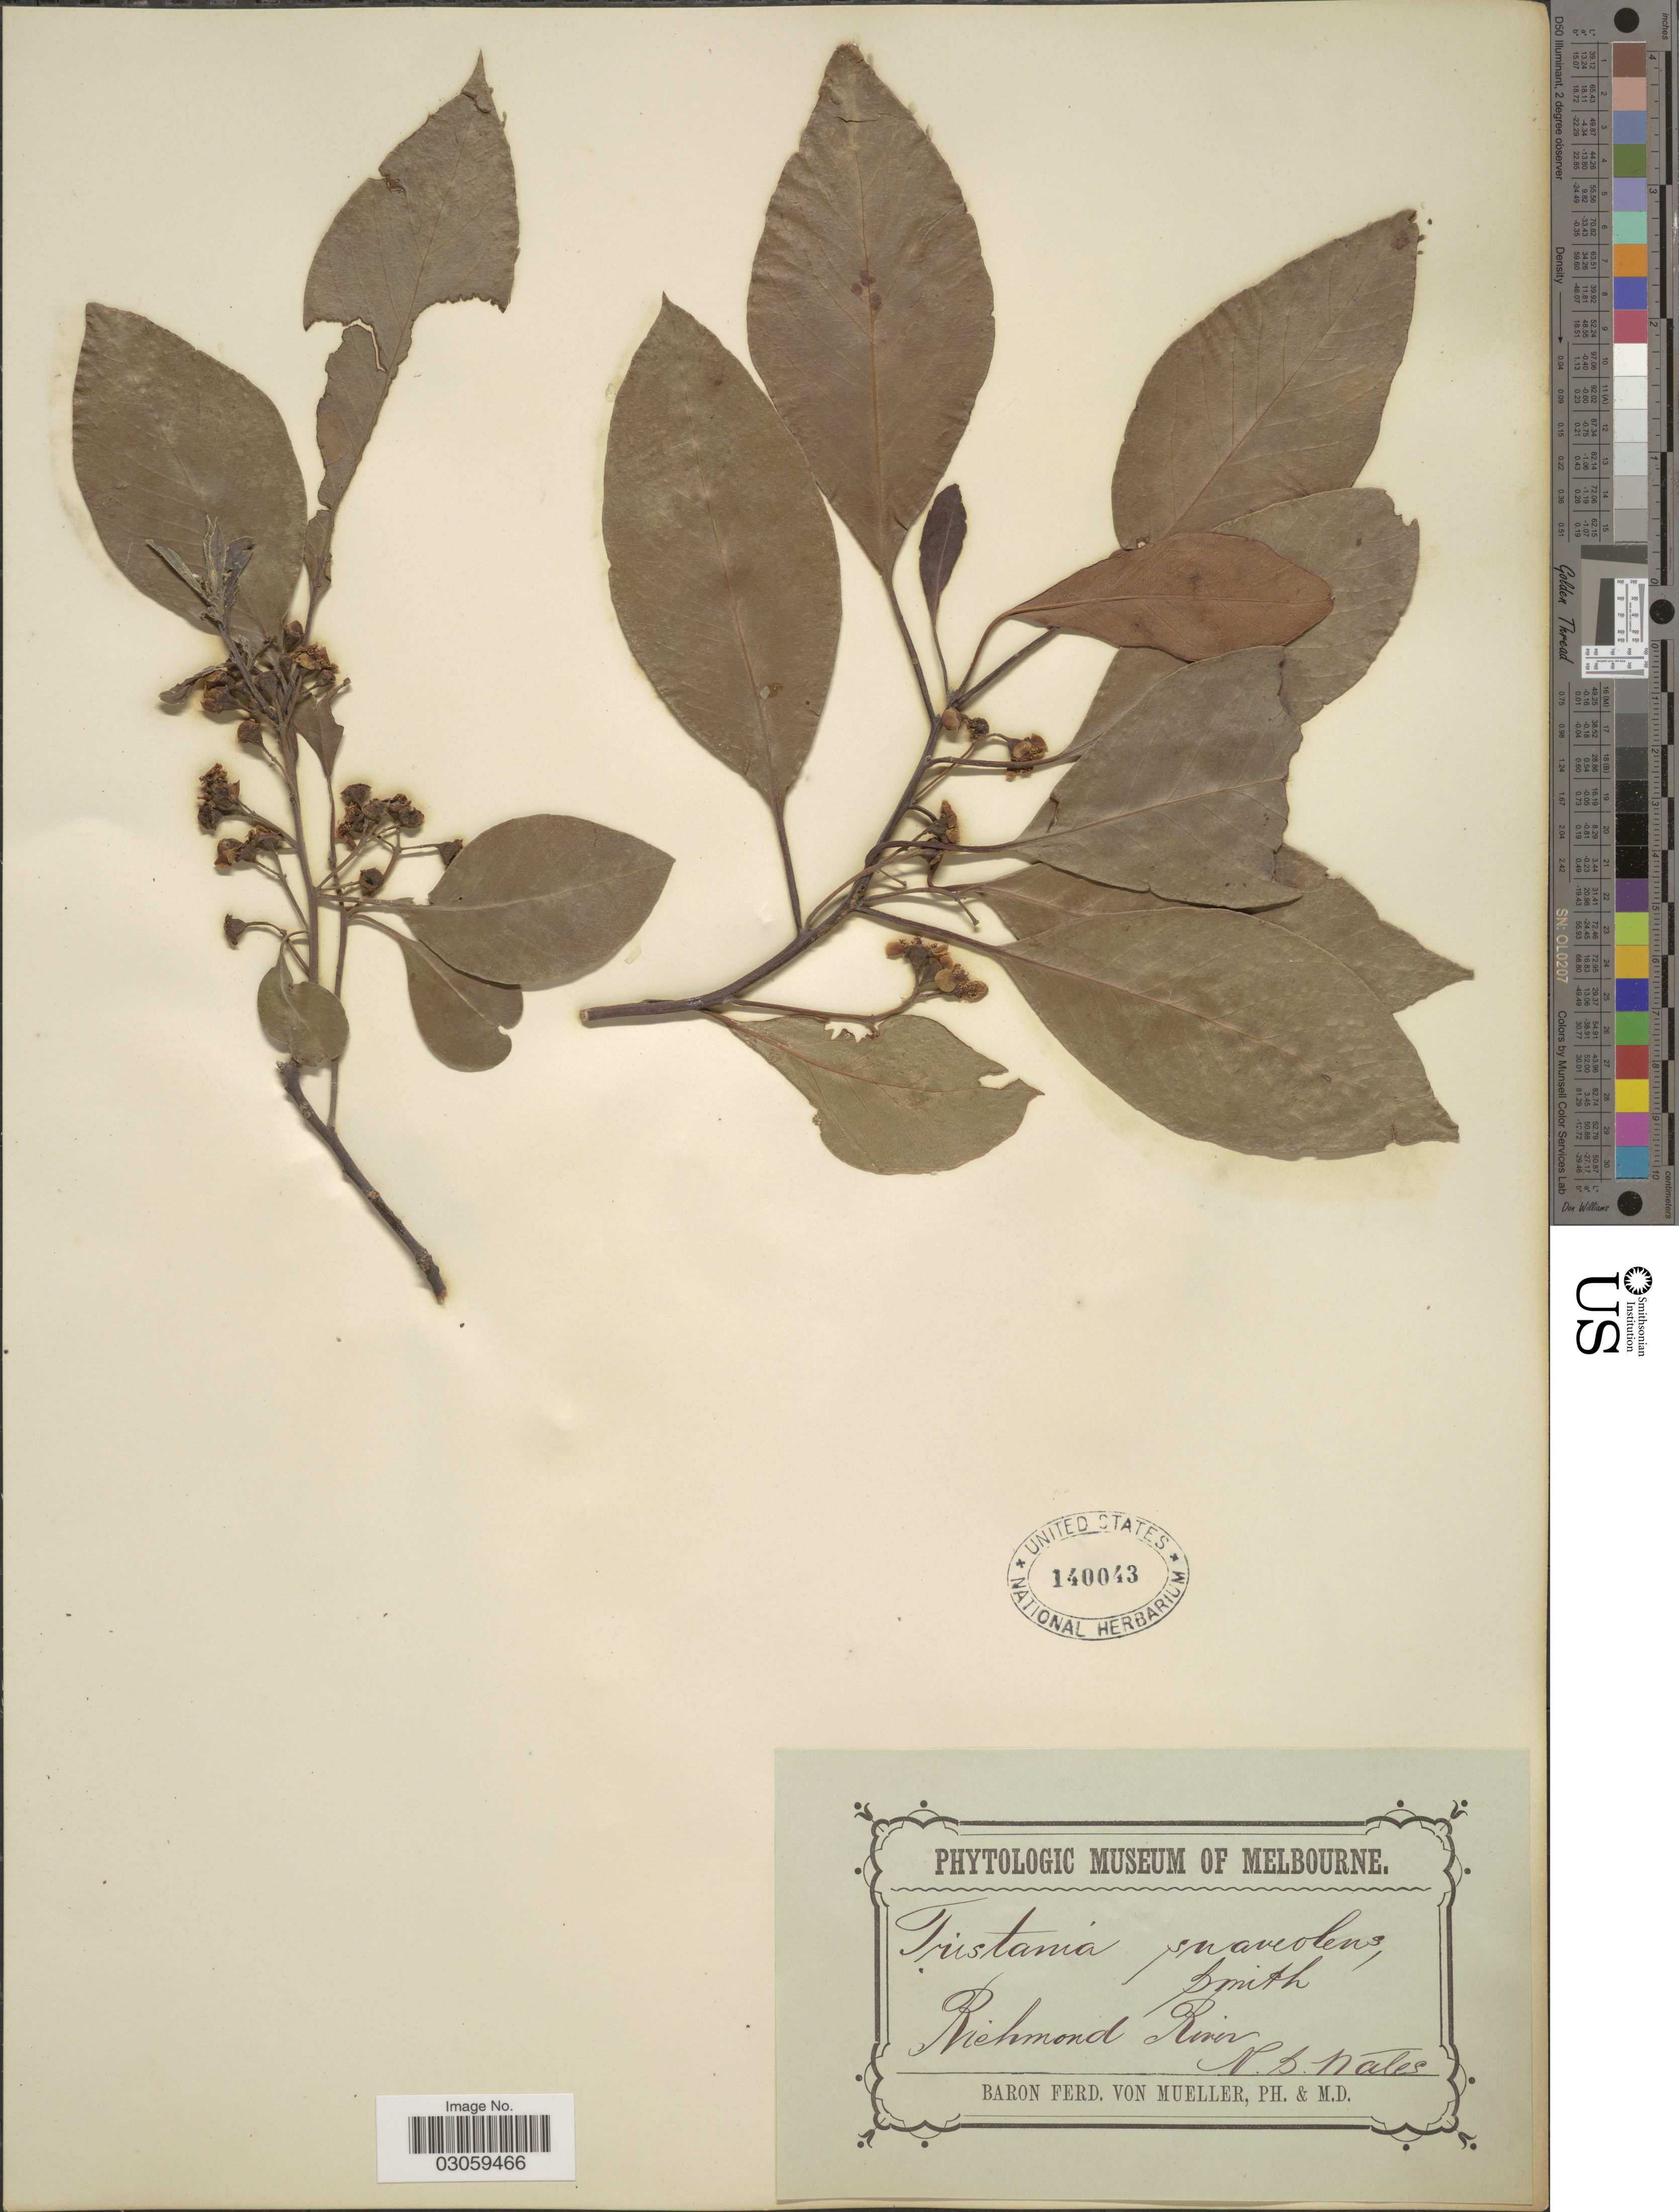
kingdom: Plantae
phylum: Tracheophyta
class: Magnoliopsida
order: Myrtales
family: Myrtaceae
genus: Lophostemon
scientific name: Lophostemon suaveolens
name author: (Sol. ex Gaertn.) P.G. Wilson & J. T. Waterh.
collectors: B. von Mueller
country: Australia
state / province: New South Wales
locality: Richmond River. N.S. Wales.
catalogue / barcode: US 140043